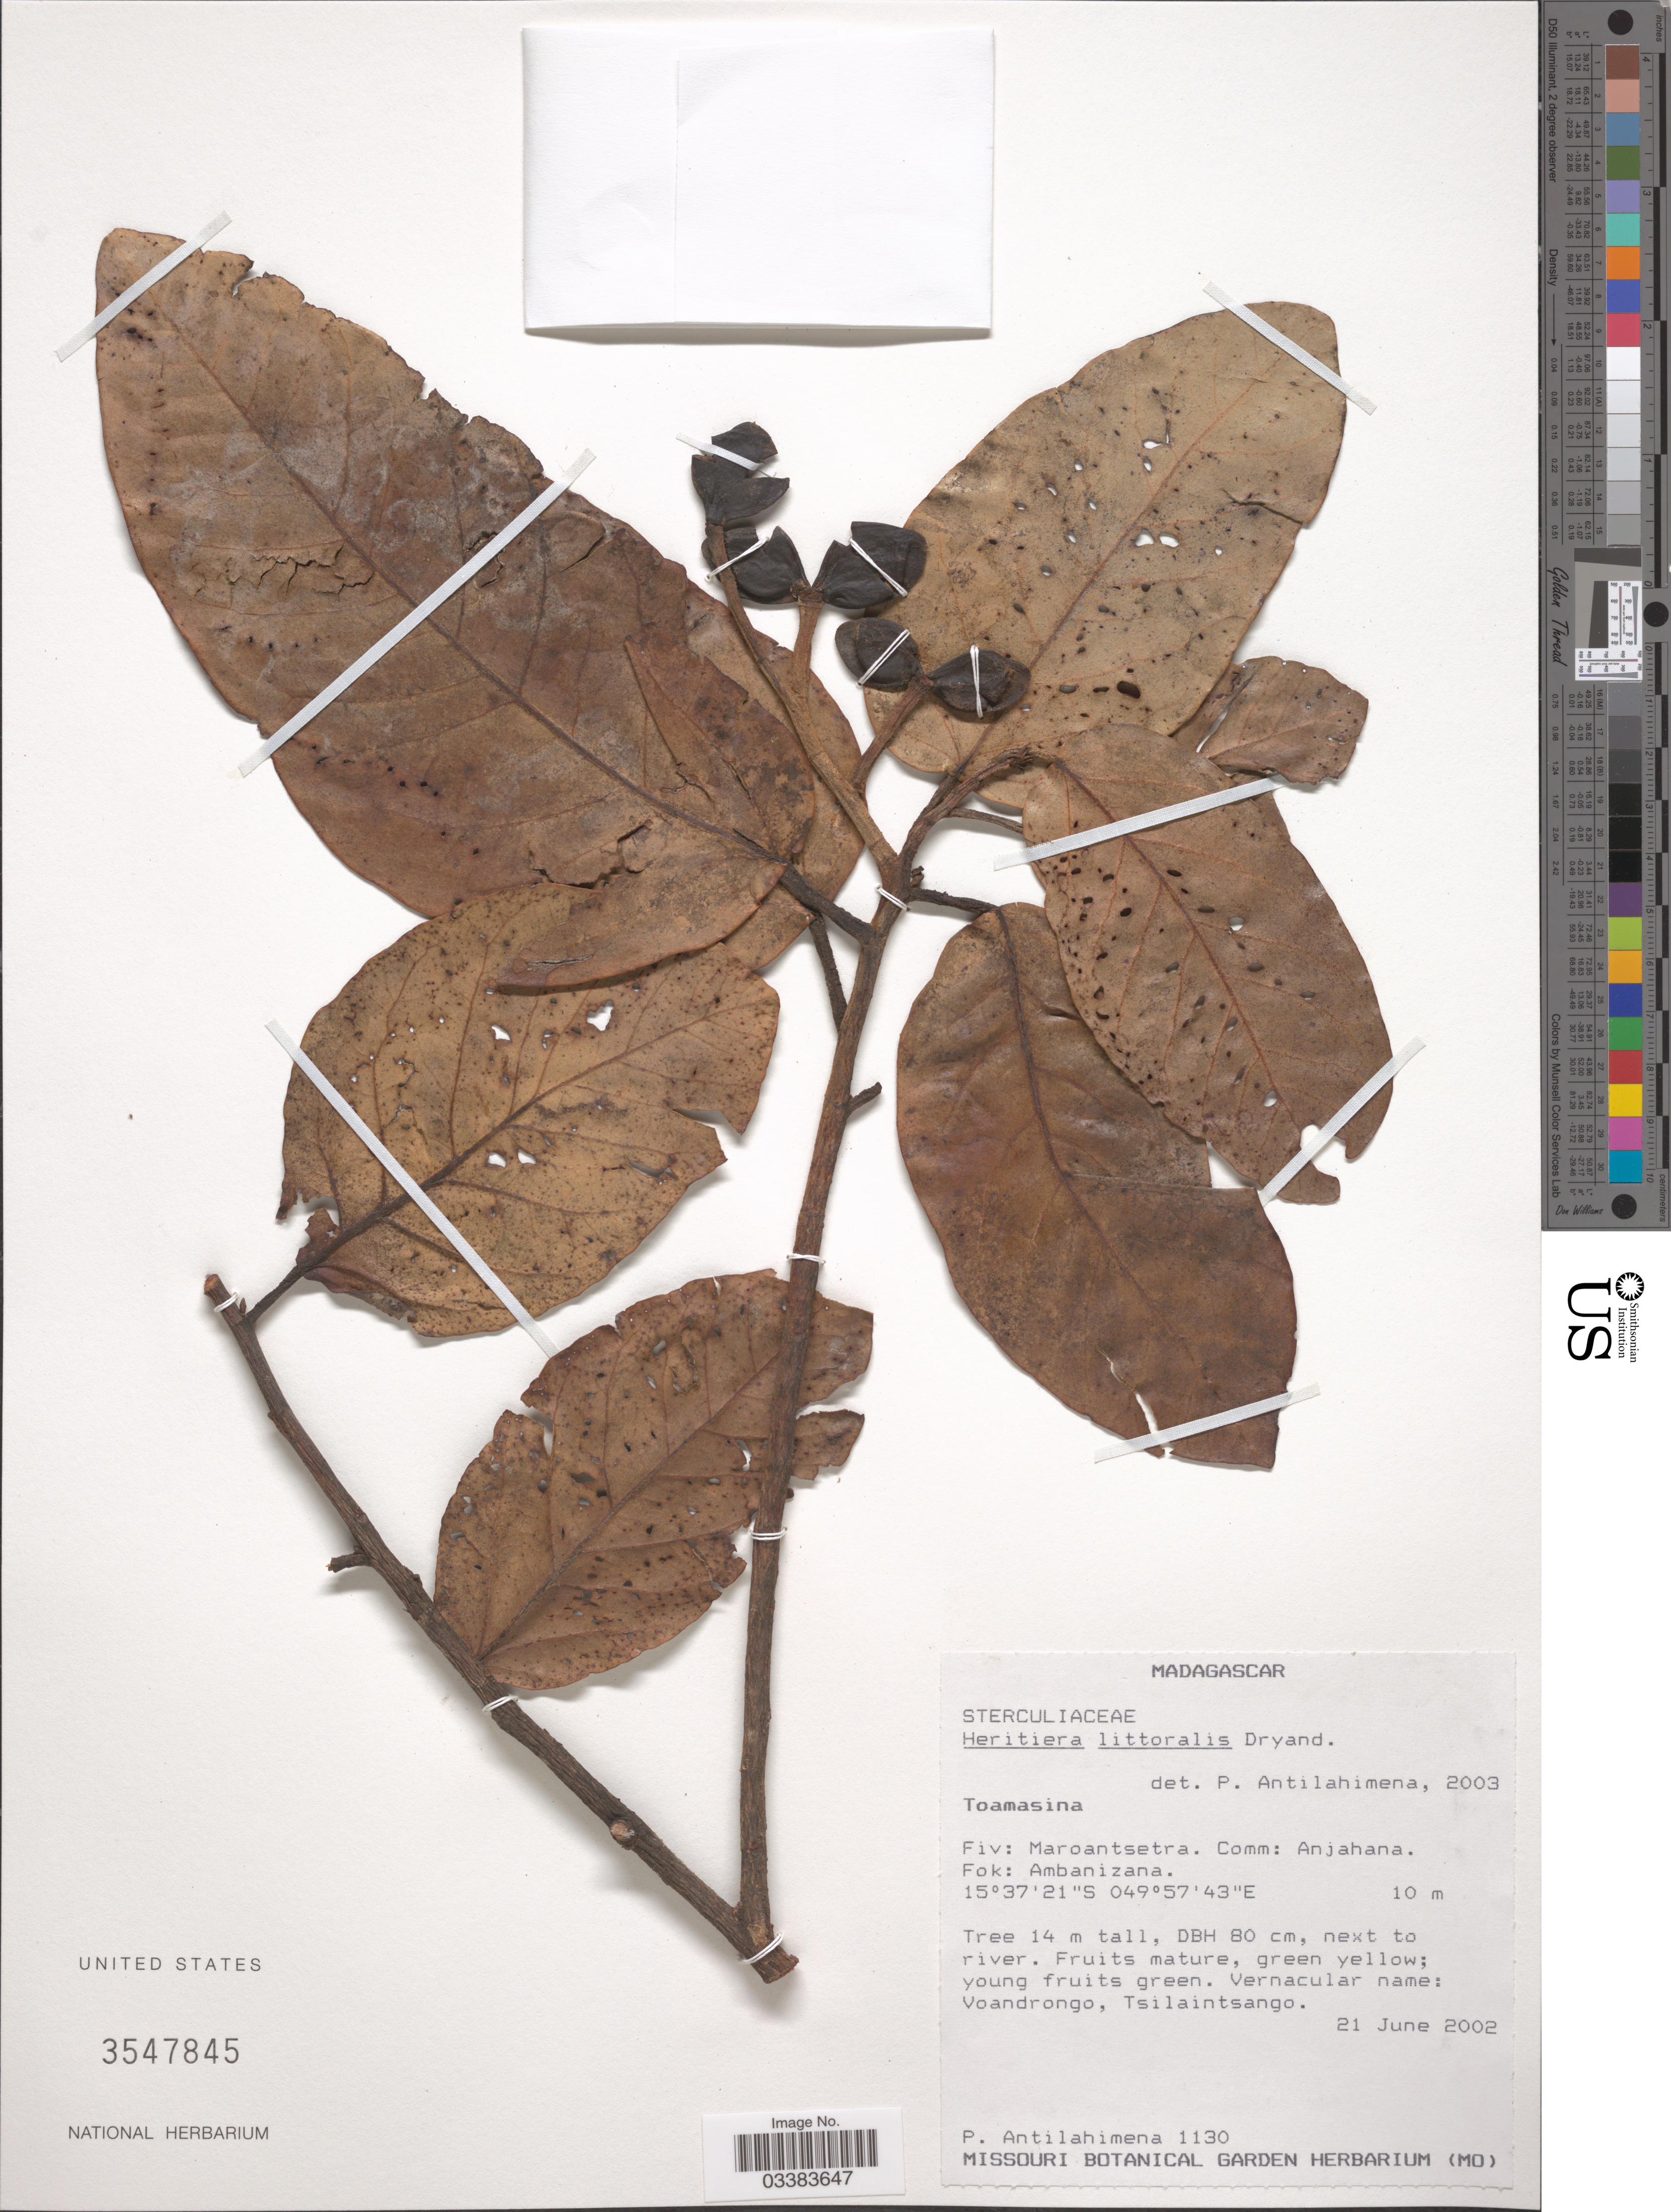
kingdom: Plantae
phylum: Tracheophyta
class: Magnoliopsida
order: Malvales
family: Malvaceae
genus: Heritiera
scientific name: Heritiera littoralis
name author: Aiton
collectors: P. Antilahimena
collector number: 1130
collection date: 2002-06-21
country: Madagascar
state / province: Analanjirofo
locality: Fiv: Maroantsetra. Comm: Anjahana. Fok. Ambanizana.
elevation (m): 10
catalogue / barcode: US 3547845